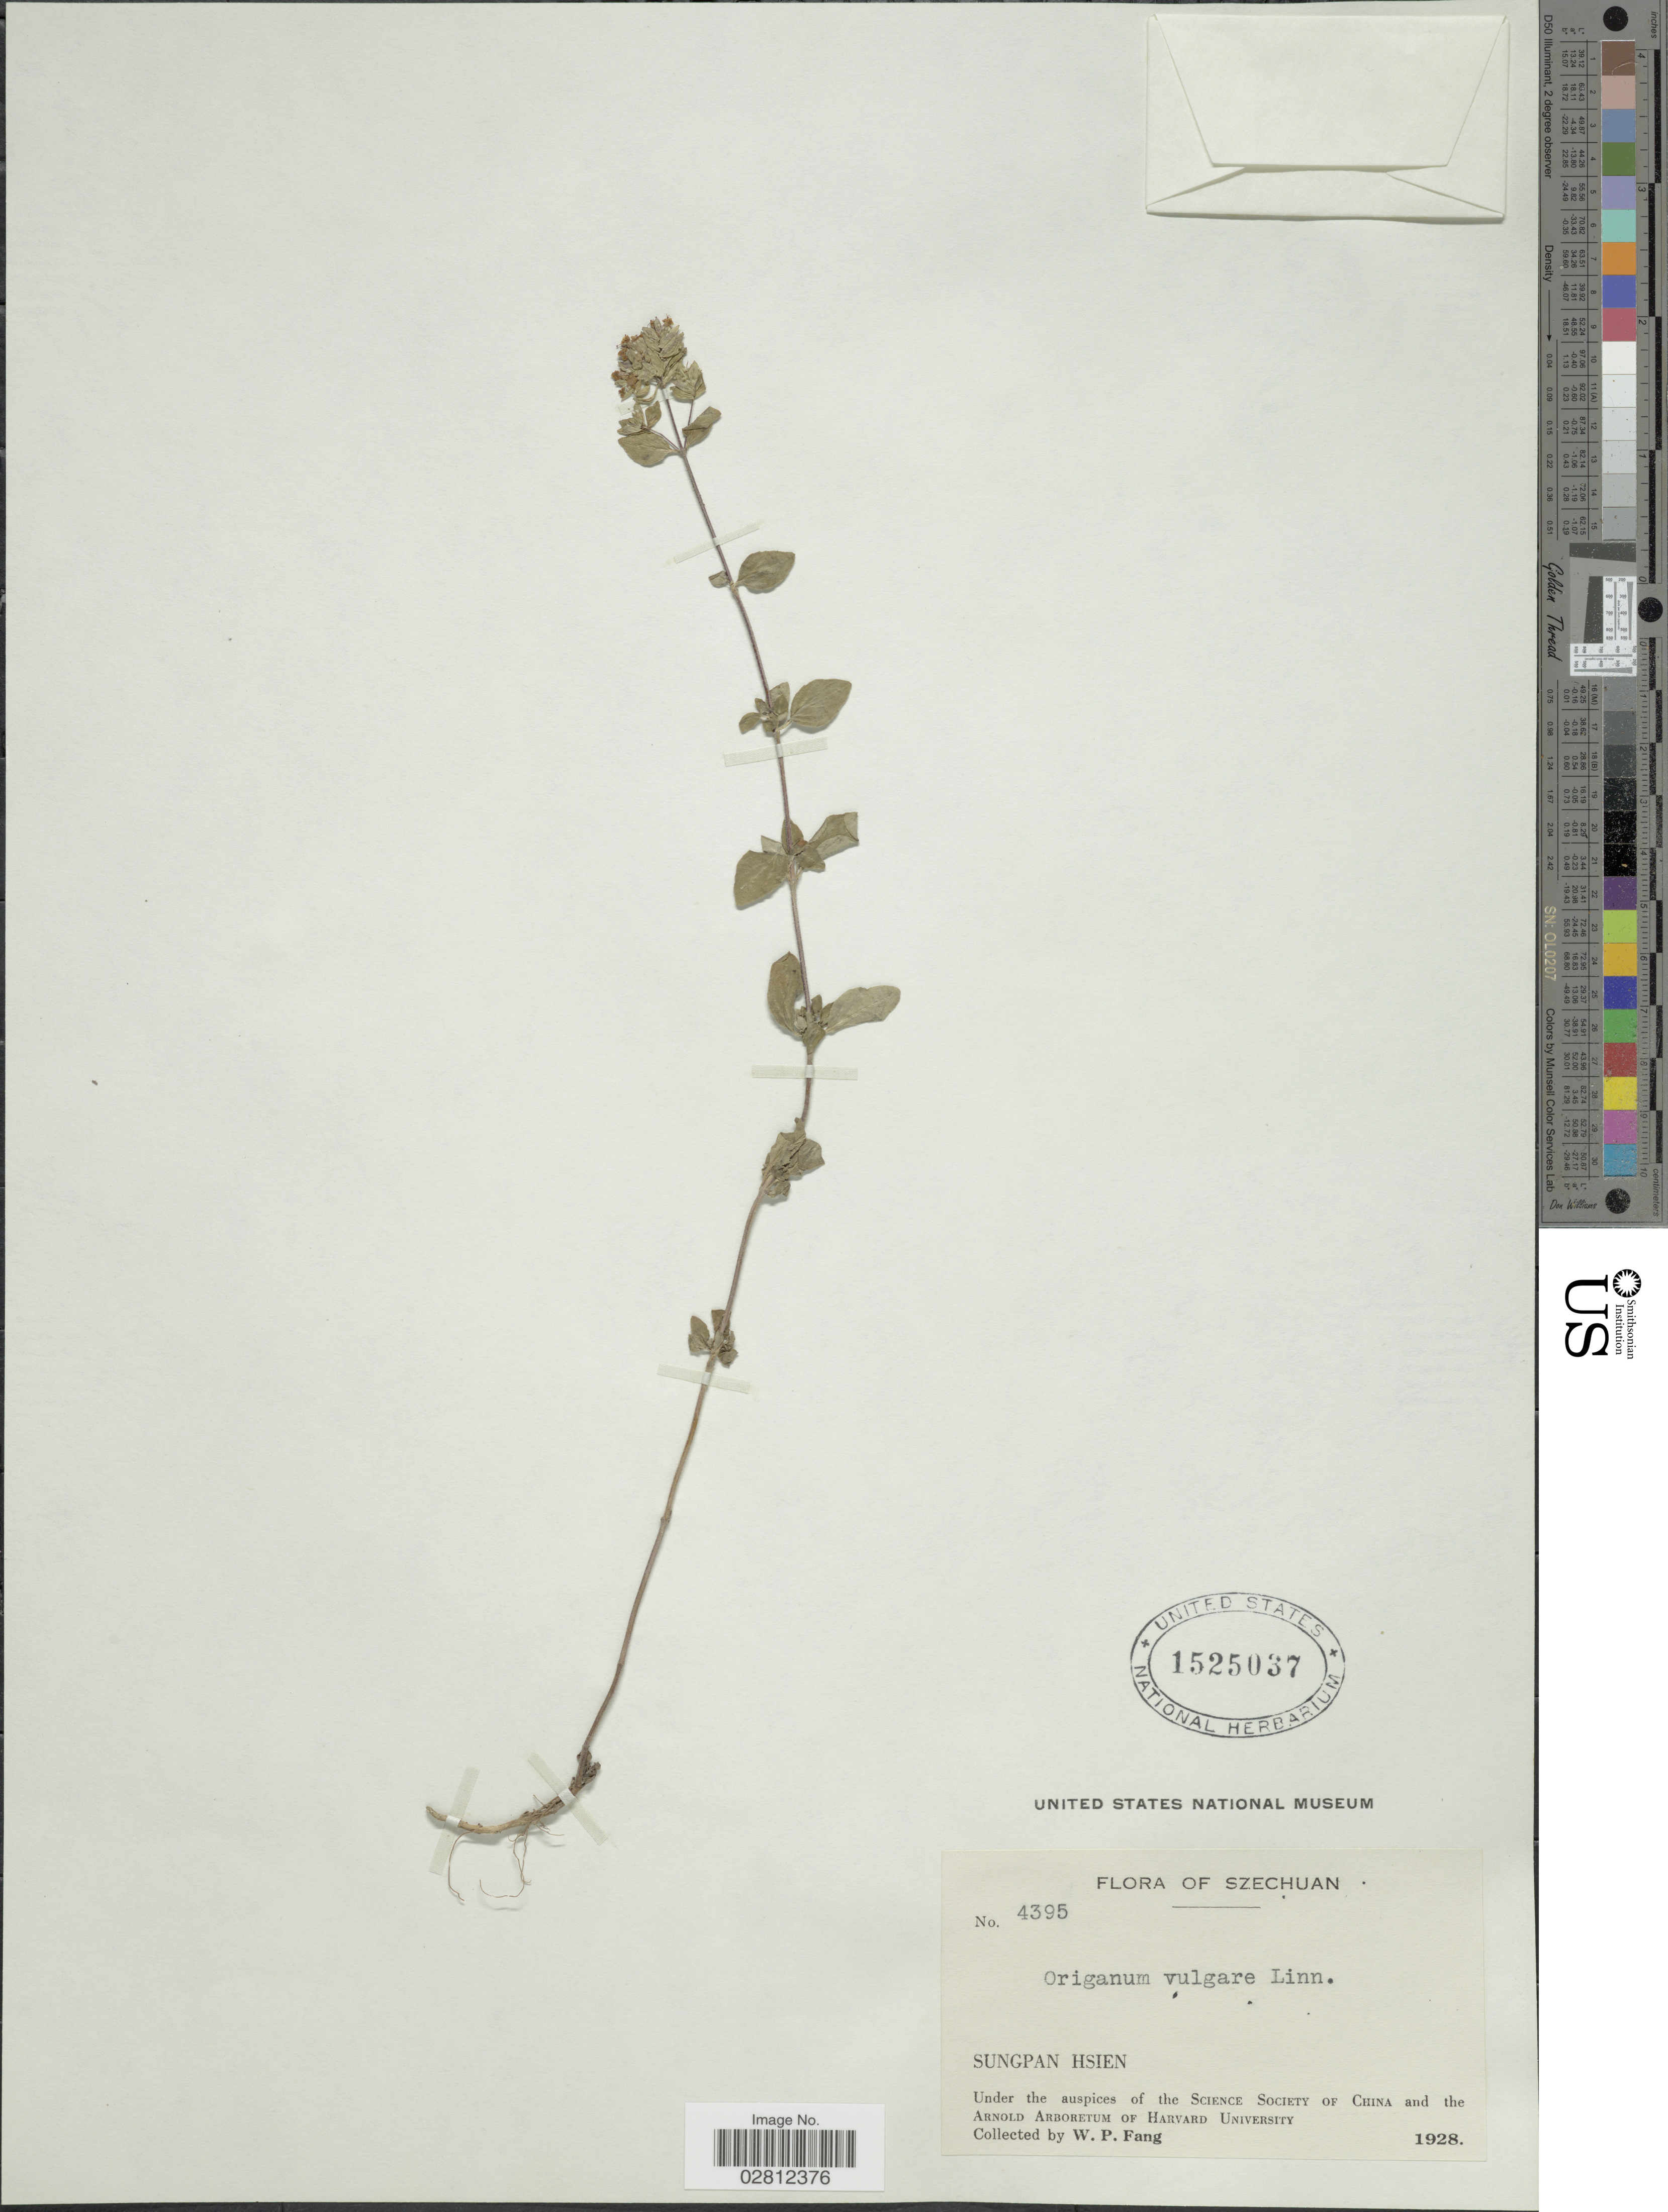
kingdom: Plantae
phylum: Tracheophyta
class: Magnoliopsida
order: Lamiales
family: Lamiaceae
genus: Origanum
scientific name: Origanum vulgare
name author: L.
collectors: W. P. Fang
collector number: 4395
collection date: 1928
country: China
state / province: Sichuan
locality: Szechuan, Sungpan Hsien.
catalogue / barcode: US 1525037